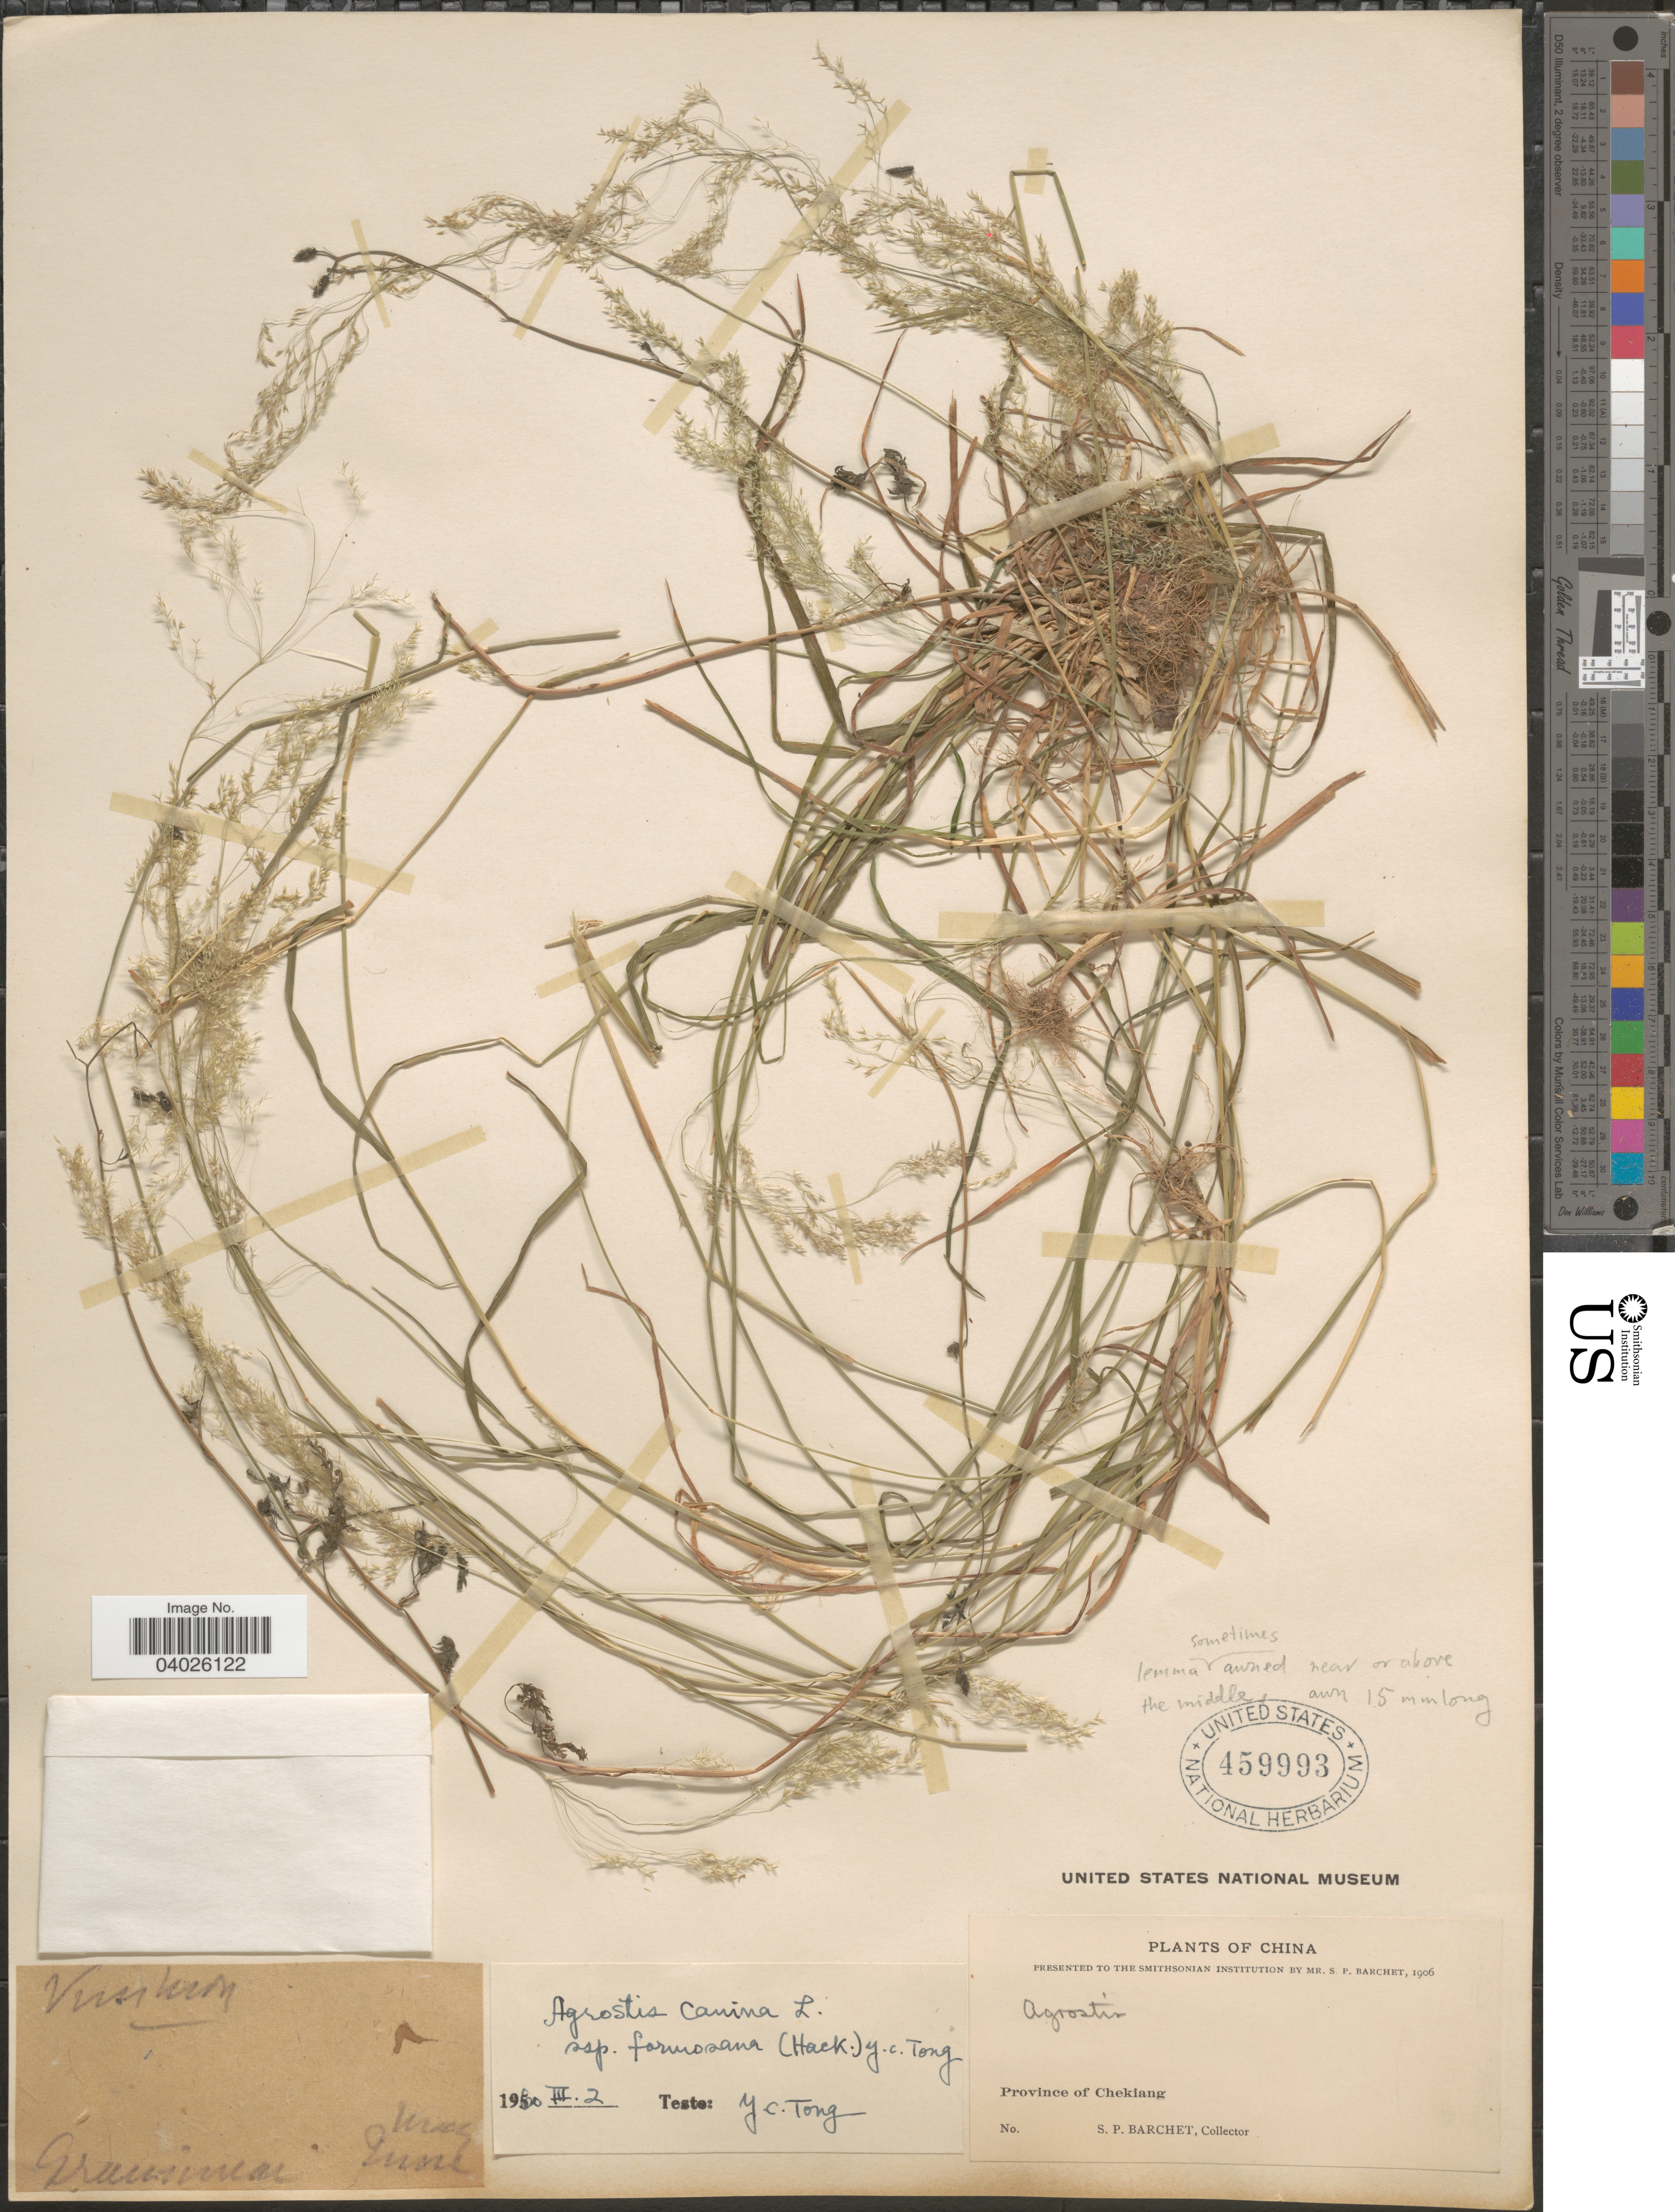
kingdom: Plantae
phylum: Tracheophyta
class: Liliopsida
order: Poales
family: Poaceae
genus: Agrostis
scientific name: Agrostis canina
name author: L.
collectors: S. P. Barchet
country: China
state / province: Zhejiang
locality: Province of Chekiang. [illegible text].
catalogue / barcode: US 459993